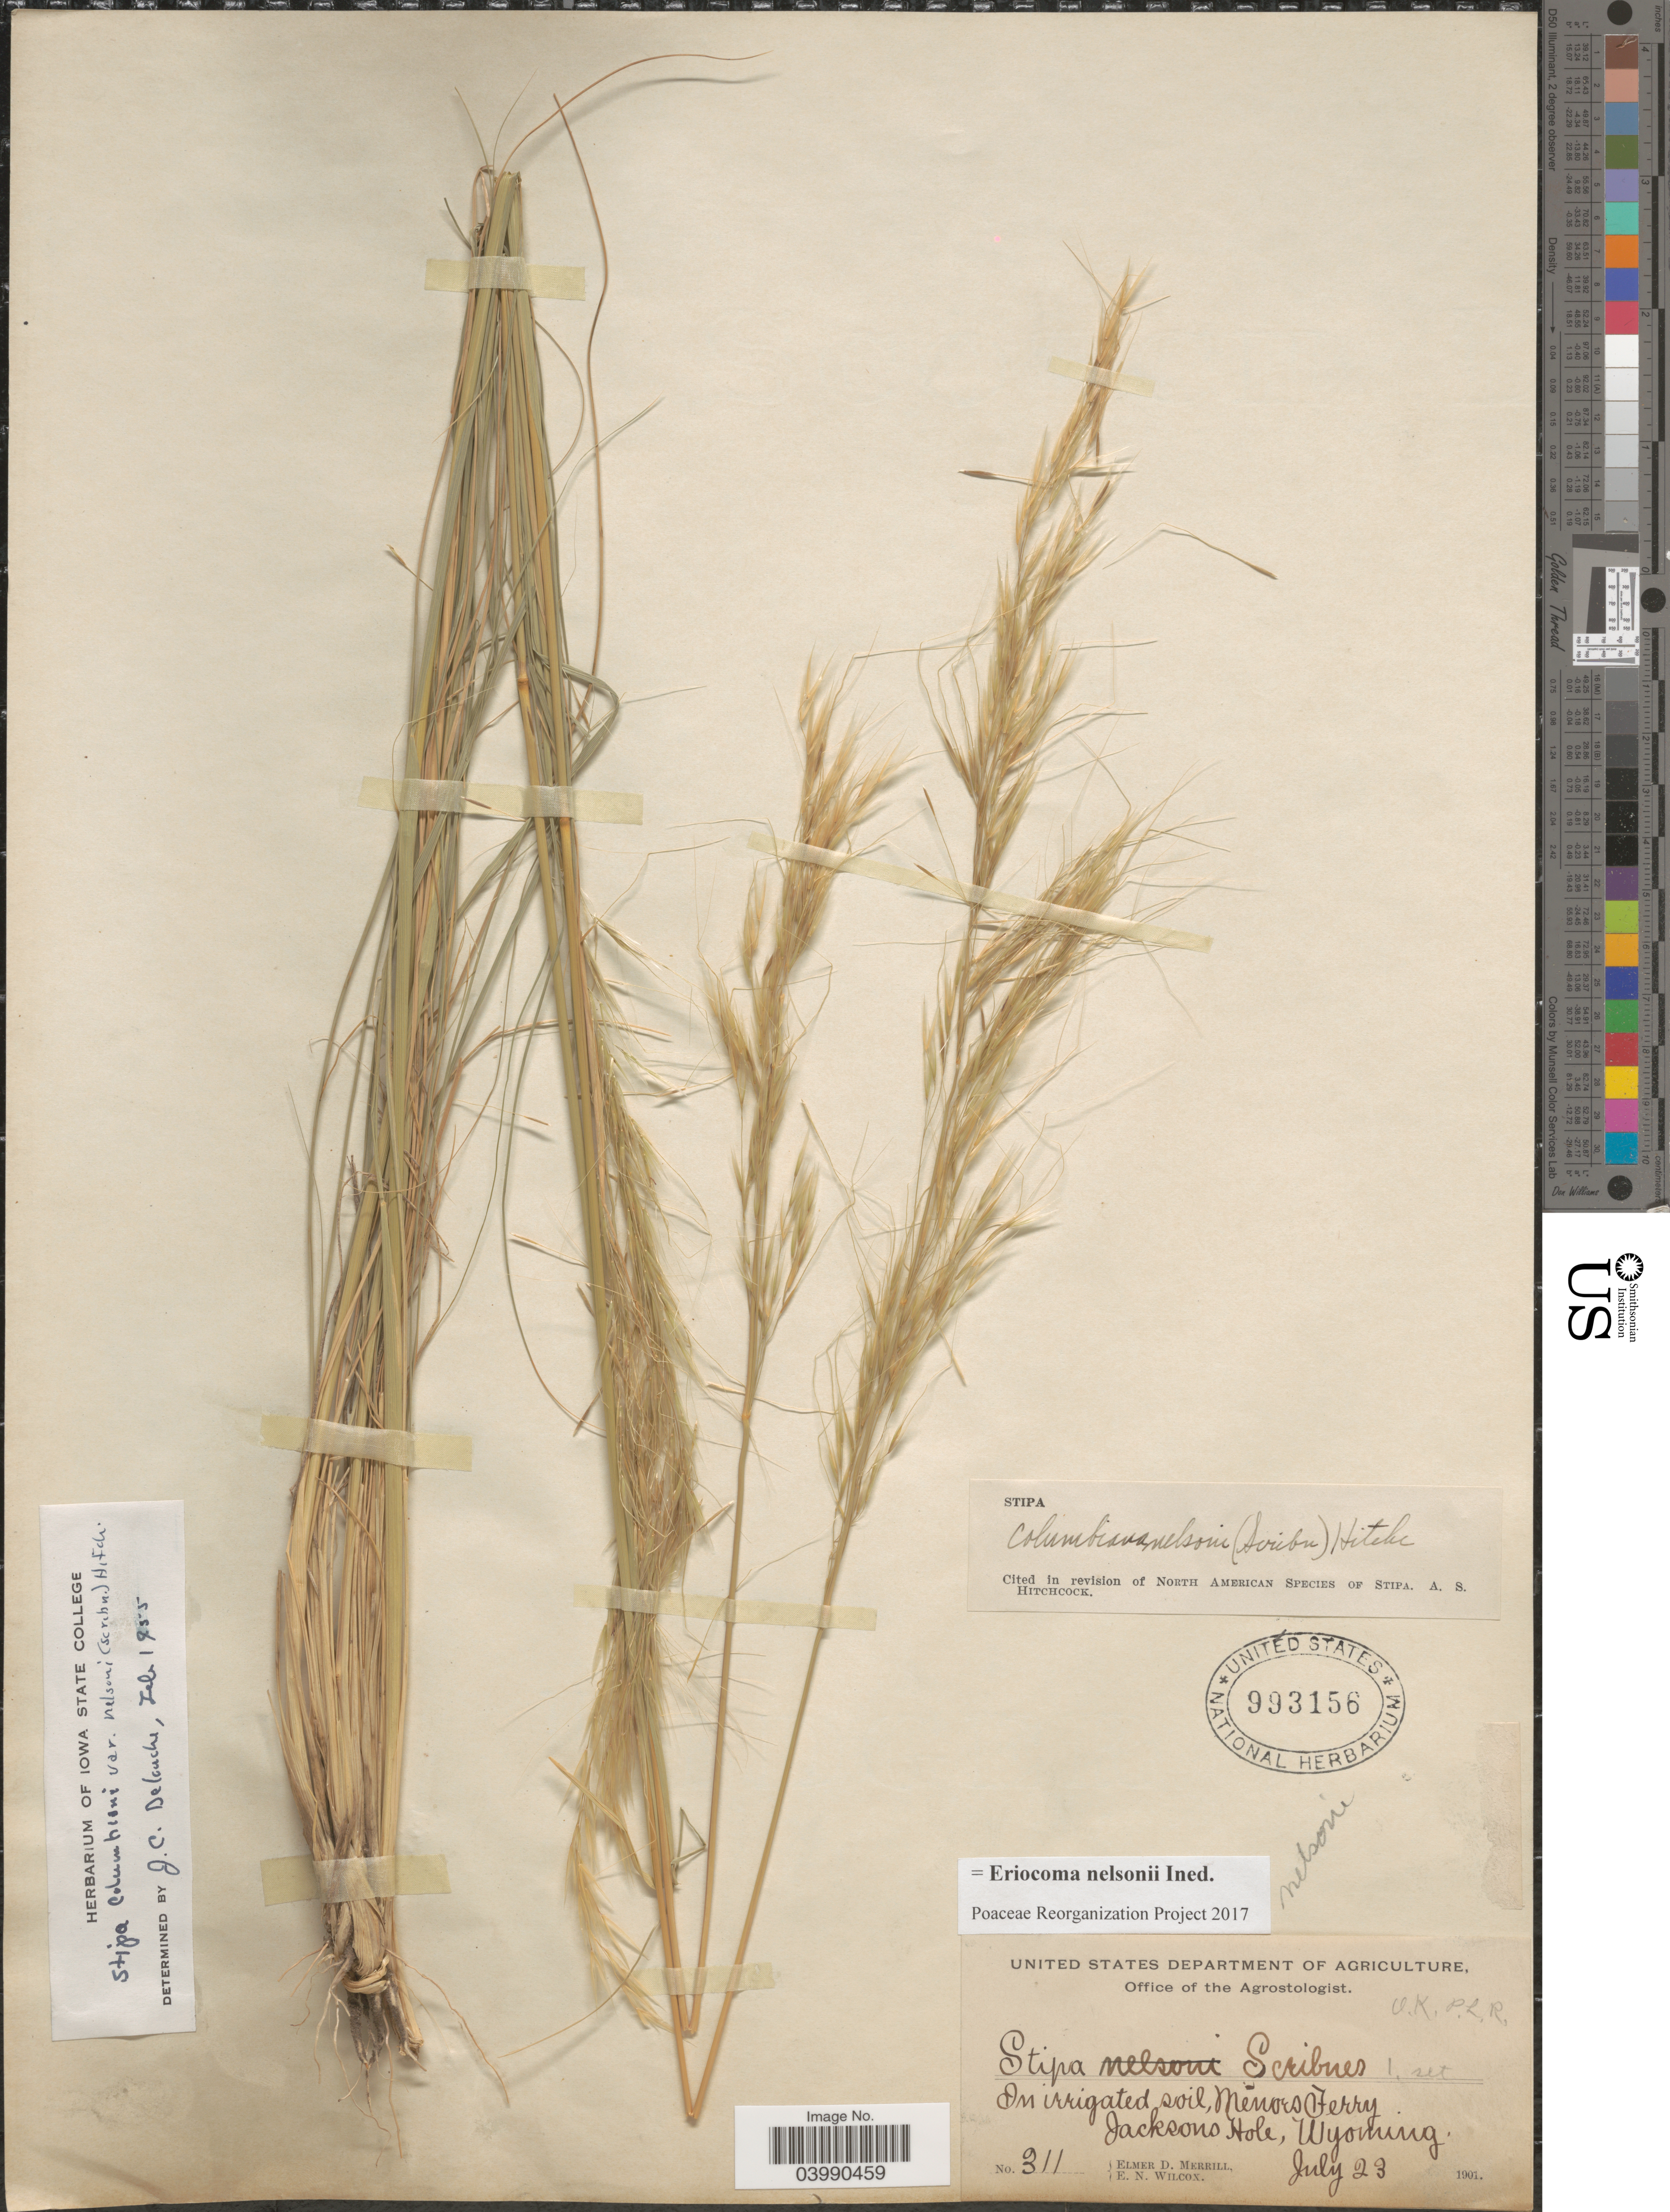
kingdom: Plantae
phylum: Tracheophyta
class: Liliopsida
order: Poales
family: Poaceae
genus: Eriocoma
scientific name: Eriocoma nelsonii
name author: (Scribn.) Romasch.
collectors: E. D. Merrill & E. Wilcox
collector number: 311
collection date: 1901-07-23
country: United States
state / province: Wyoming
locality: In irrigating soil, Menors Ferry Jackson Hole.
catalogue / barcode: US 993156